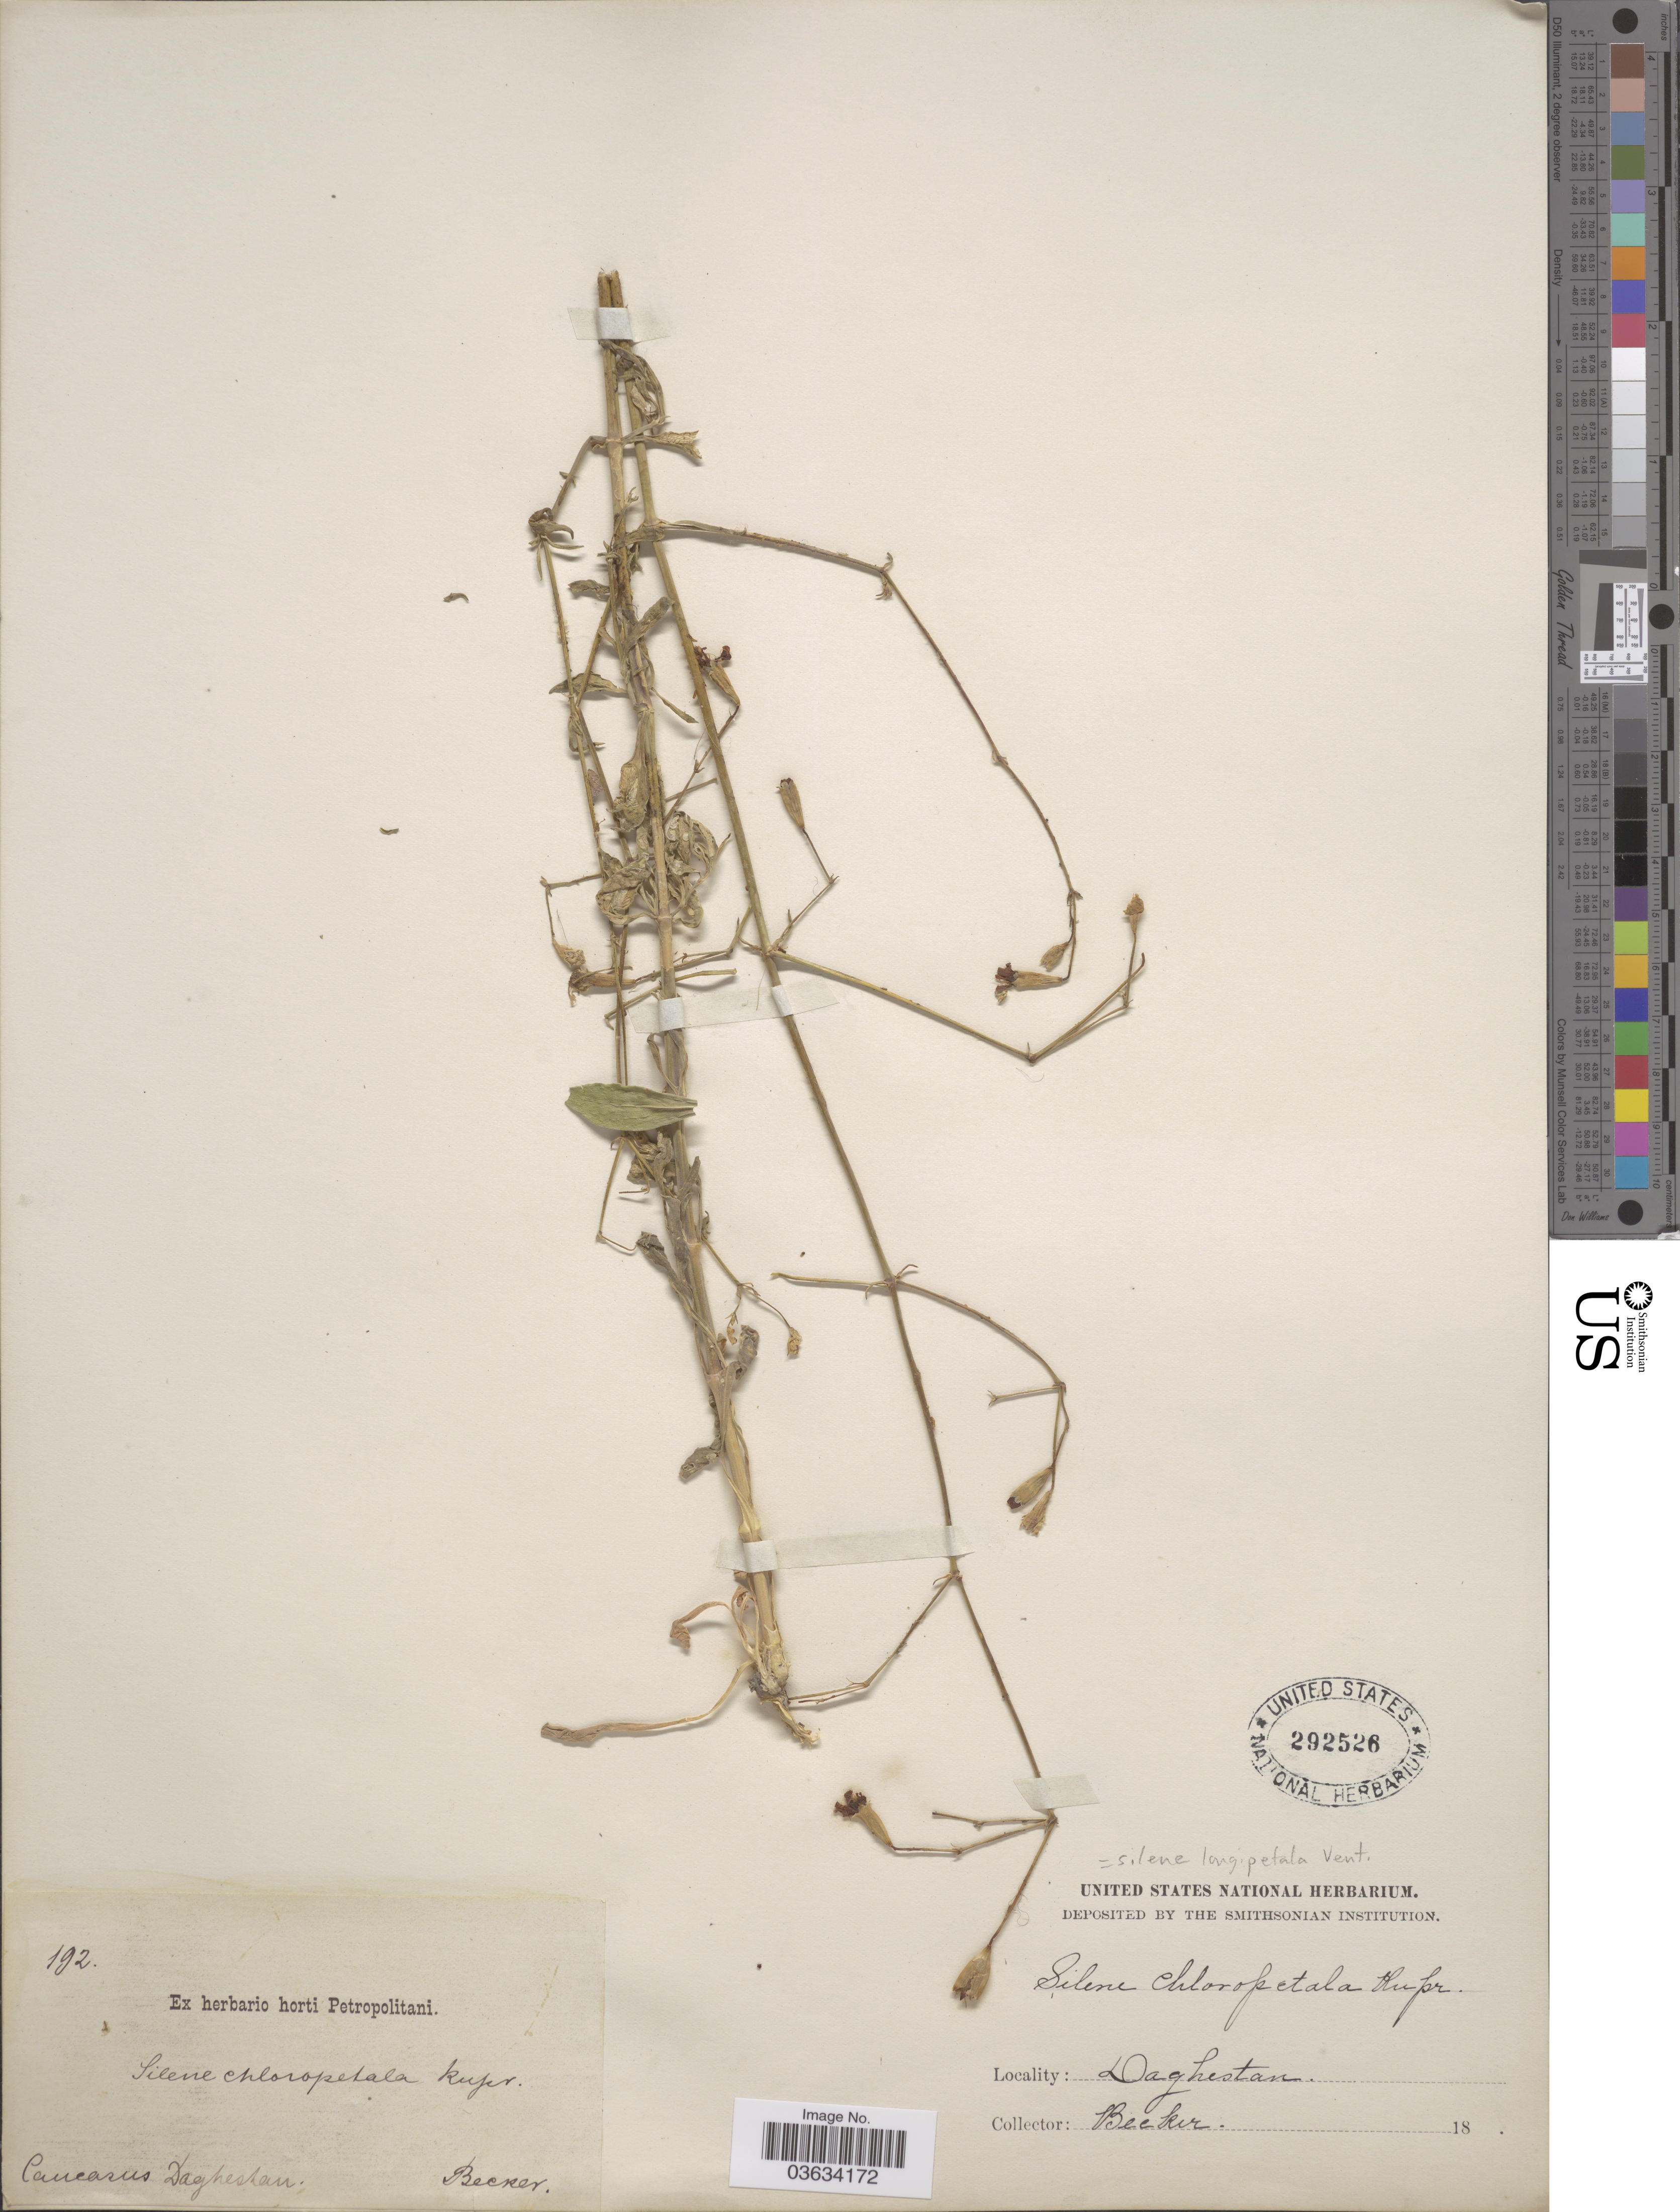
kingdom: Plantae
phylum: Tracheophyta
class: Magnoliopsida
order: Caryophyllales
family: Caryophyllaceae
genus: Silene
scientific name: Silene longipetala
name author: Vent.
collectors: -. Becker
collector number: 192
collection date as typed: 18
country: Russian Federation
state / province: Dagestan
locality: Caucasus. Daghestan.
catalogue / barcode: US 292526